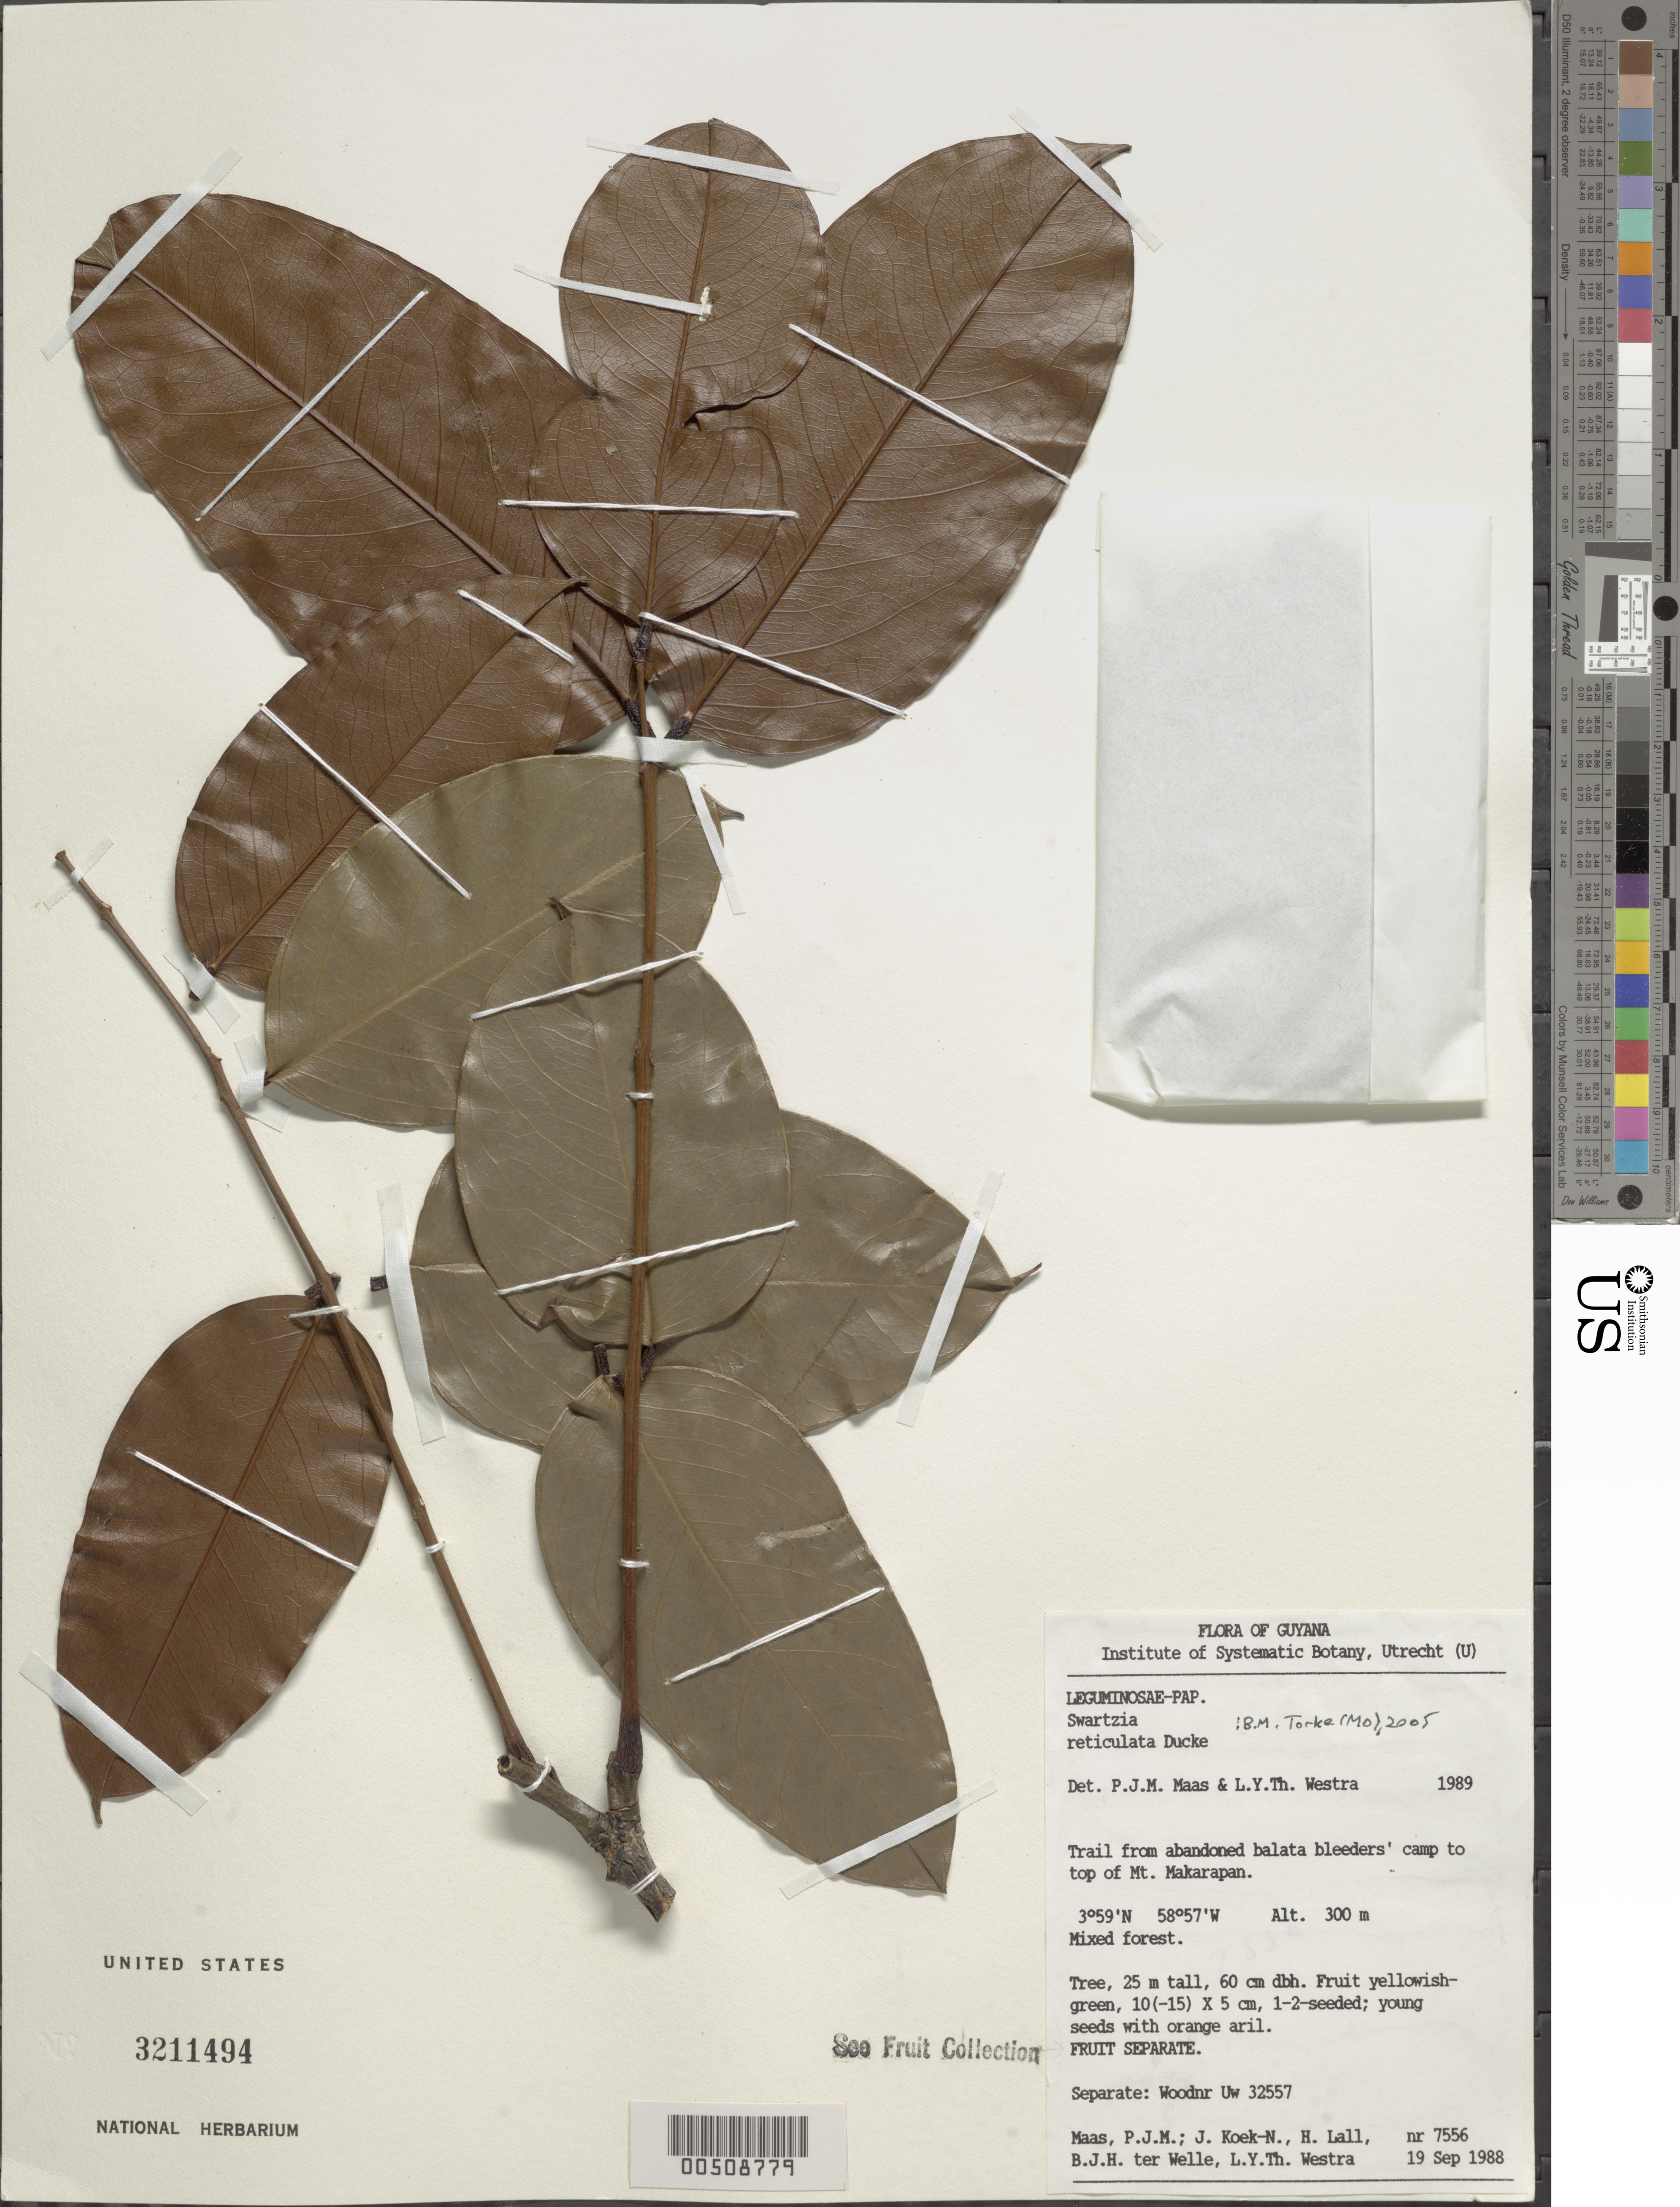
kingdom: Plantae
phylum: Tracheophyta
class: Magnoliopsida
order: Fabales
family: Fabaceae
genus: Swartzia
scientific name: Swartzia reticulata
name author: Ducke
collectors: P. Maas, J. Koek-Noorman, H. Lall, B. Welle & L. Y. T. Westra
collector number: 7556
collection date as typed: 19 Sep 1988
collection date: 1988-09-19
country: Guyana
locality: Mt. makarapan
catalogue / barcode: US 3211494